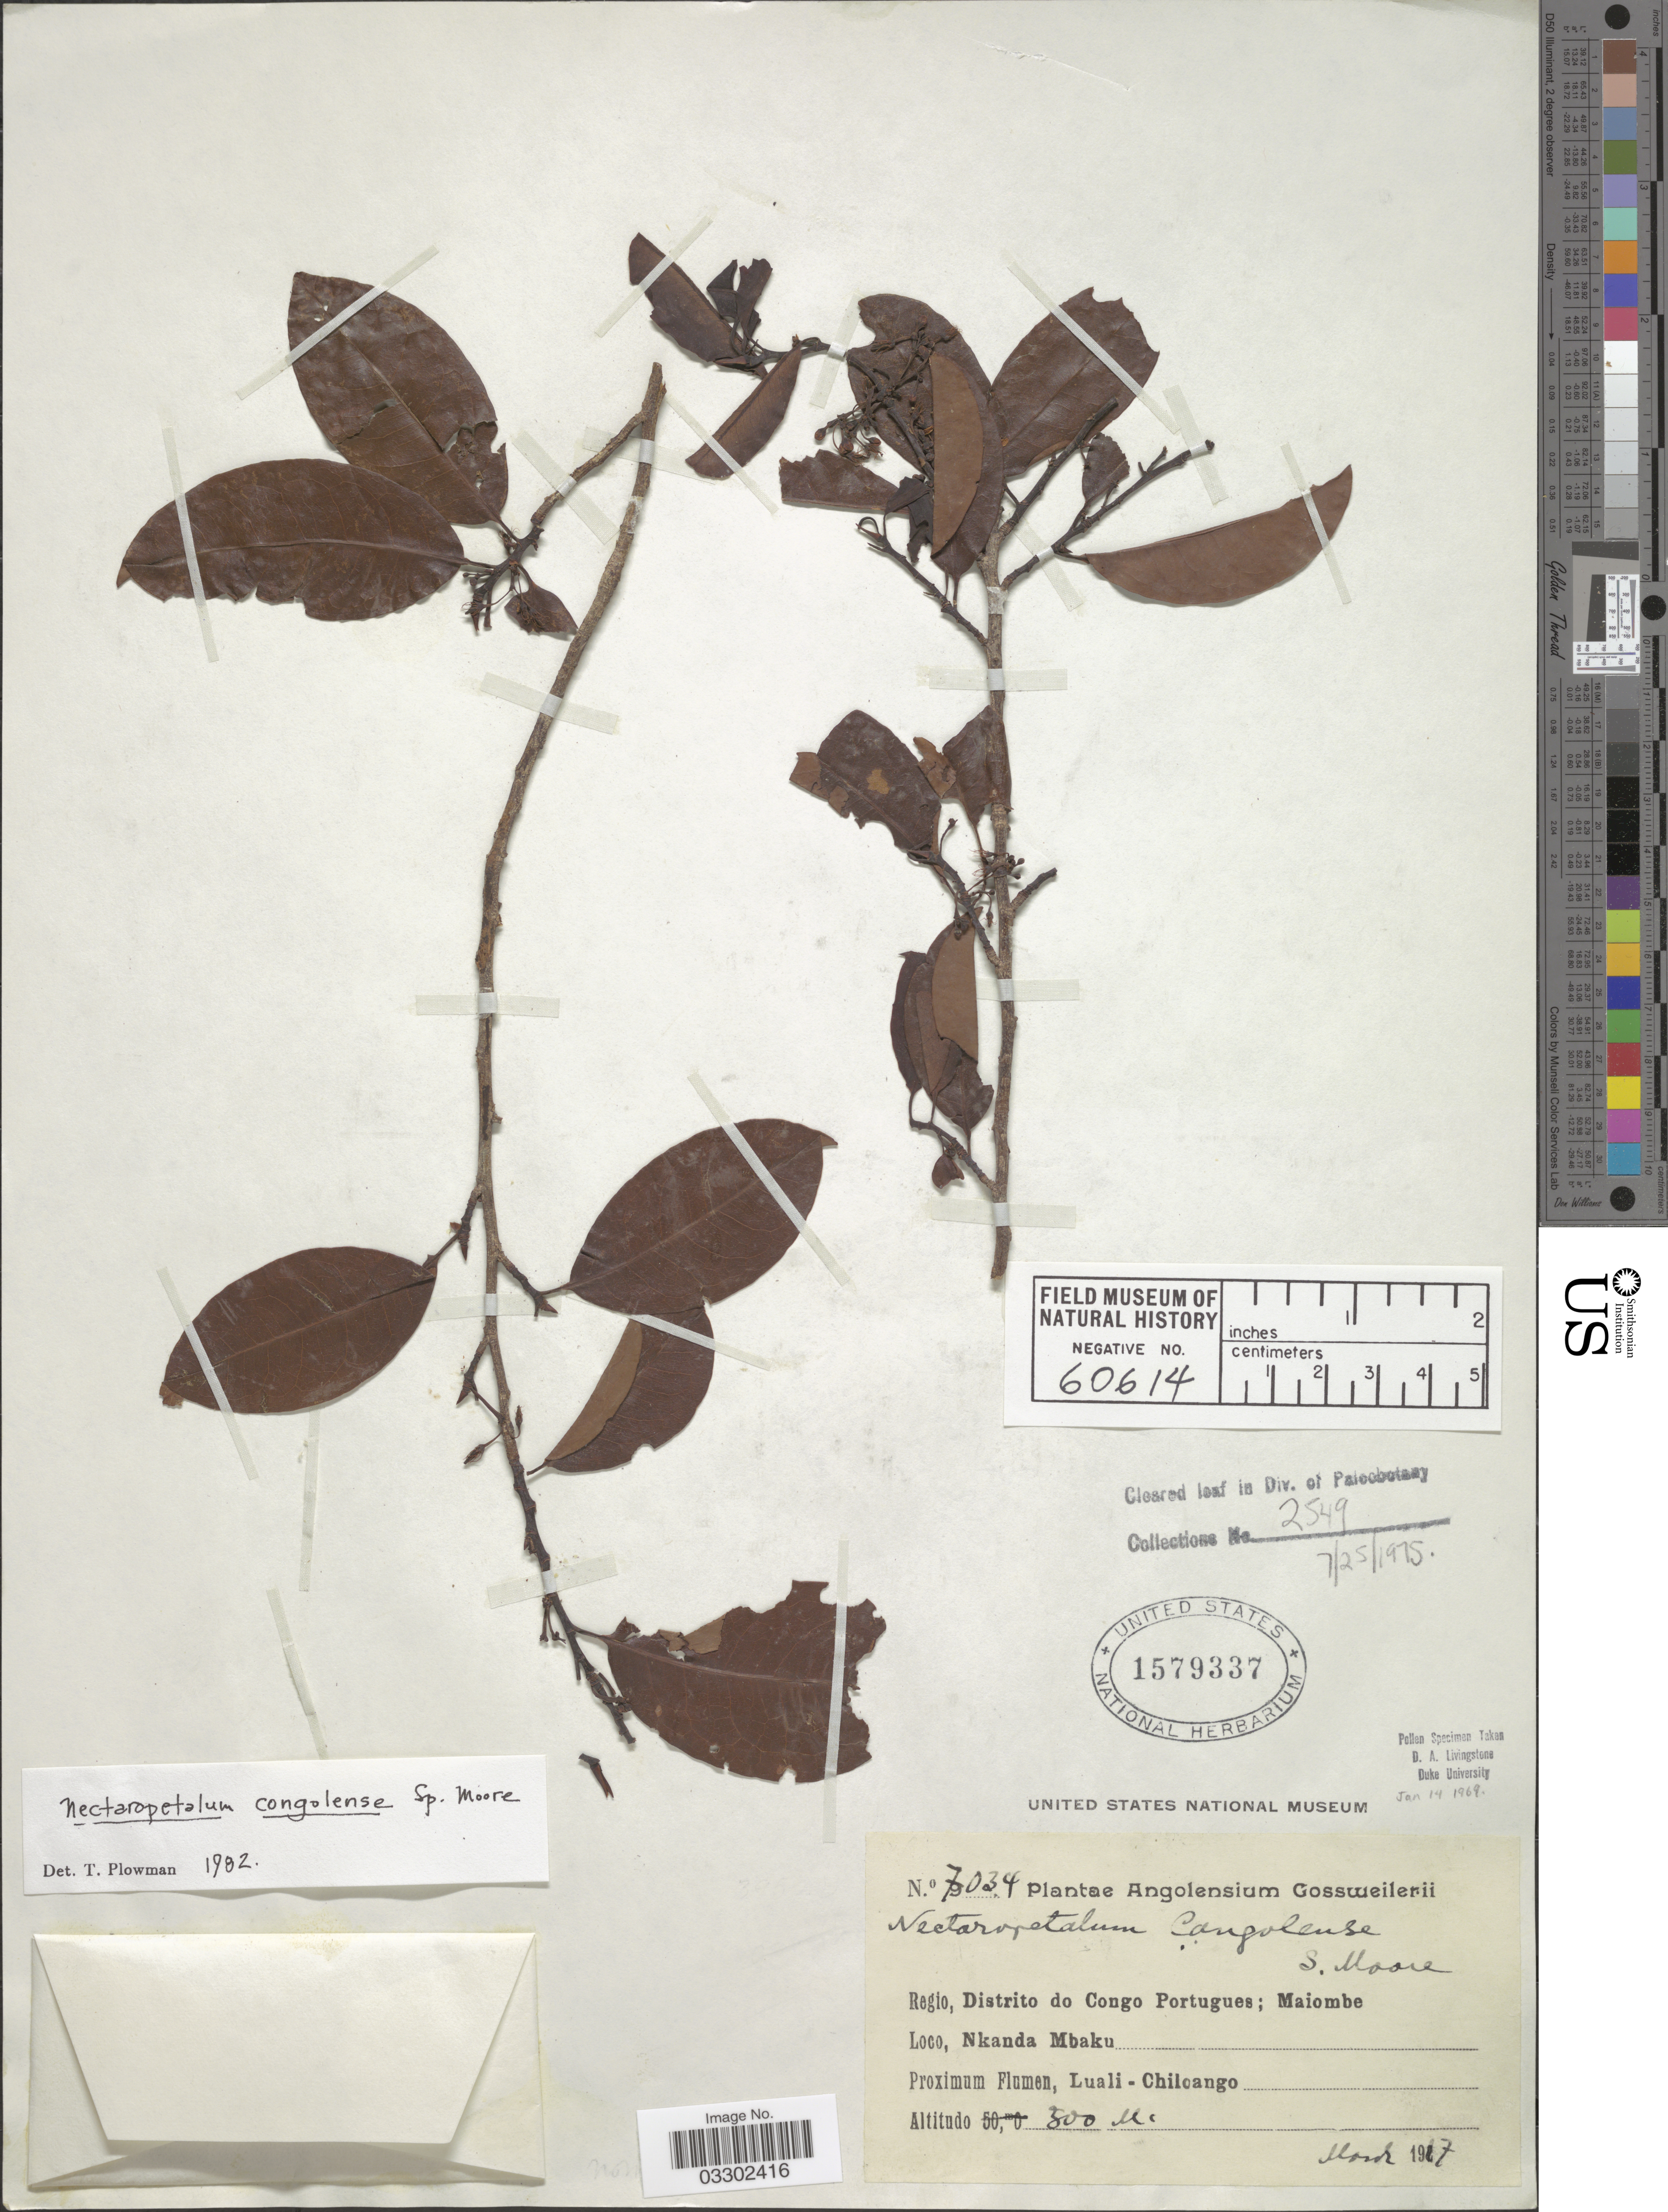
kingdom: Plantae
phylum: Tracheophyta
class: Magnoliopsida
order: Malpighiales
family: Erythroxylaceae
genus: Pinacopodium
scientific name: Pinacopodium congolense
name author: (S. Moore) Exell & Mendonça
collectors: -. Gossweiler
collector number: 7034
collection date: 1927-03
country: Angola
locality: Regio, Distrito do Congo Portugues; Maiombe. Nkanda Mbaku, Proximum Flumen, Luali - Chiloango.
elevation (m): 300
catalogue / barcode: US 1579337